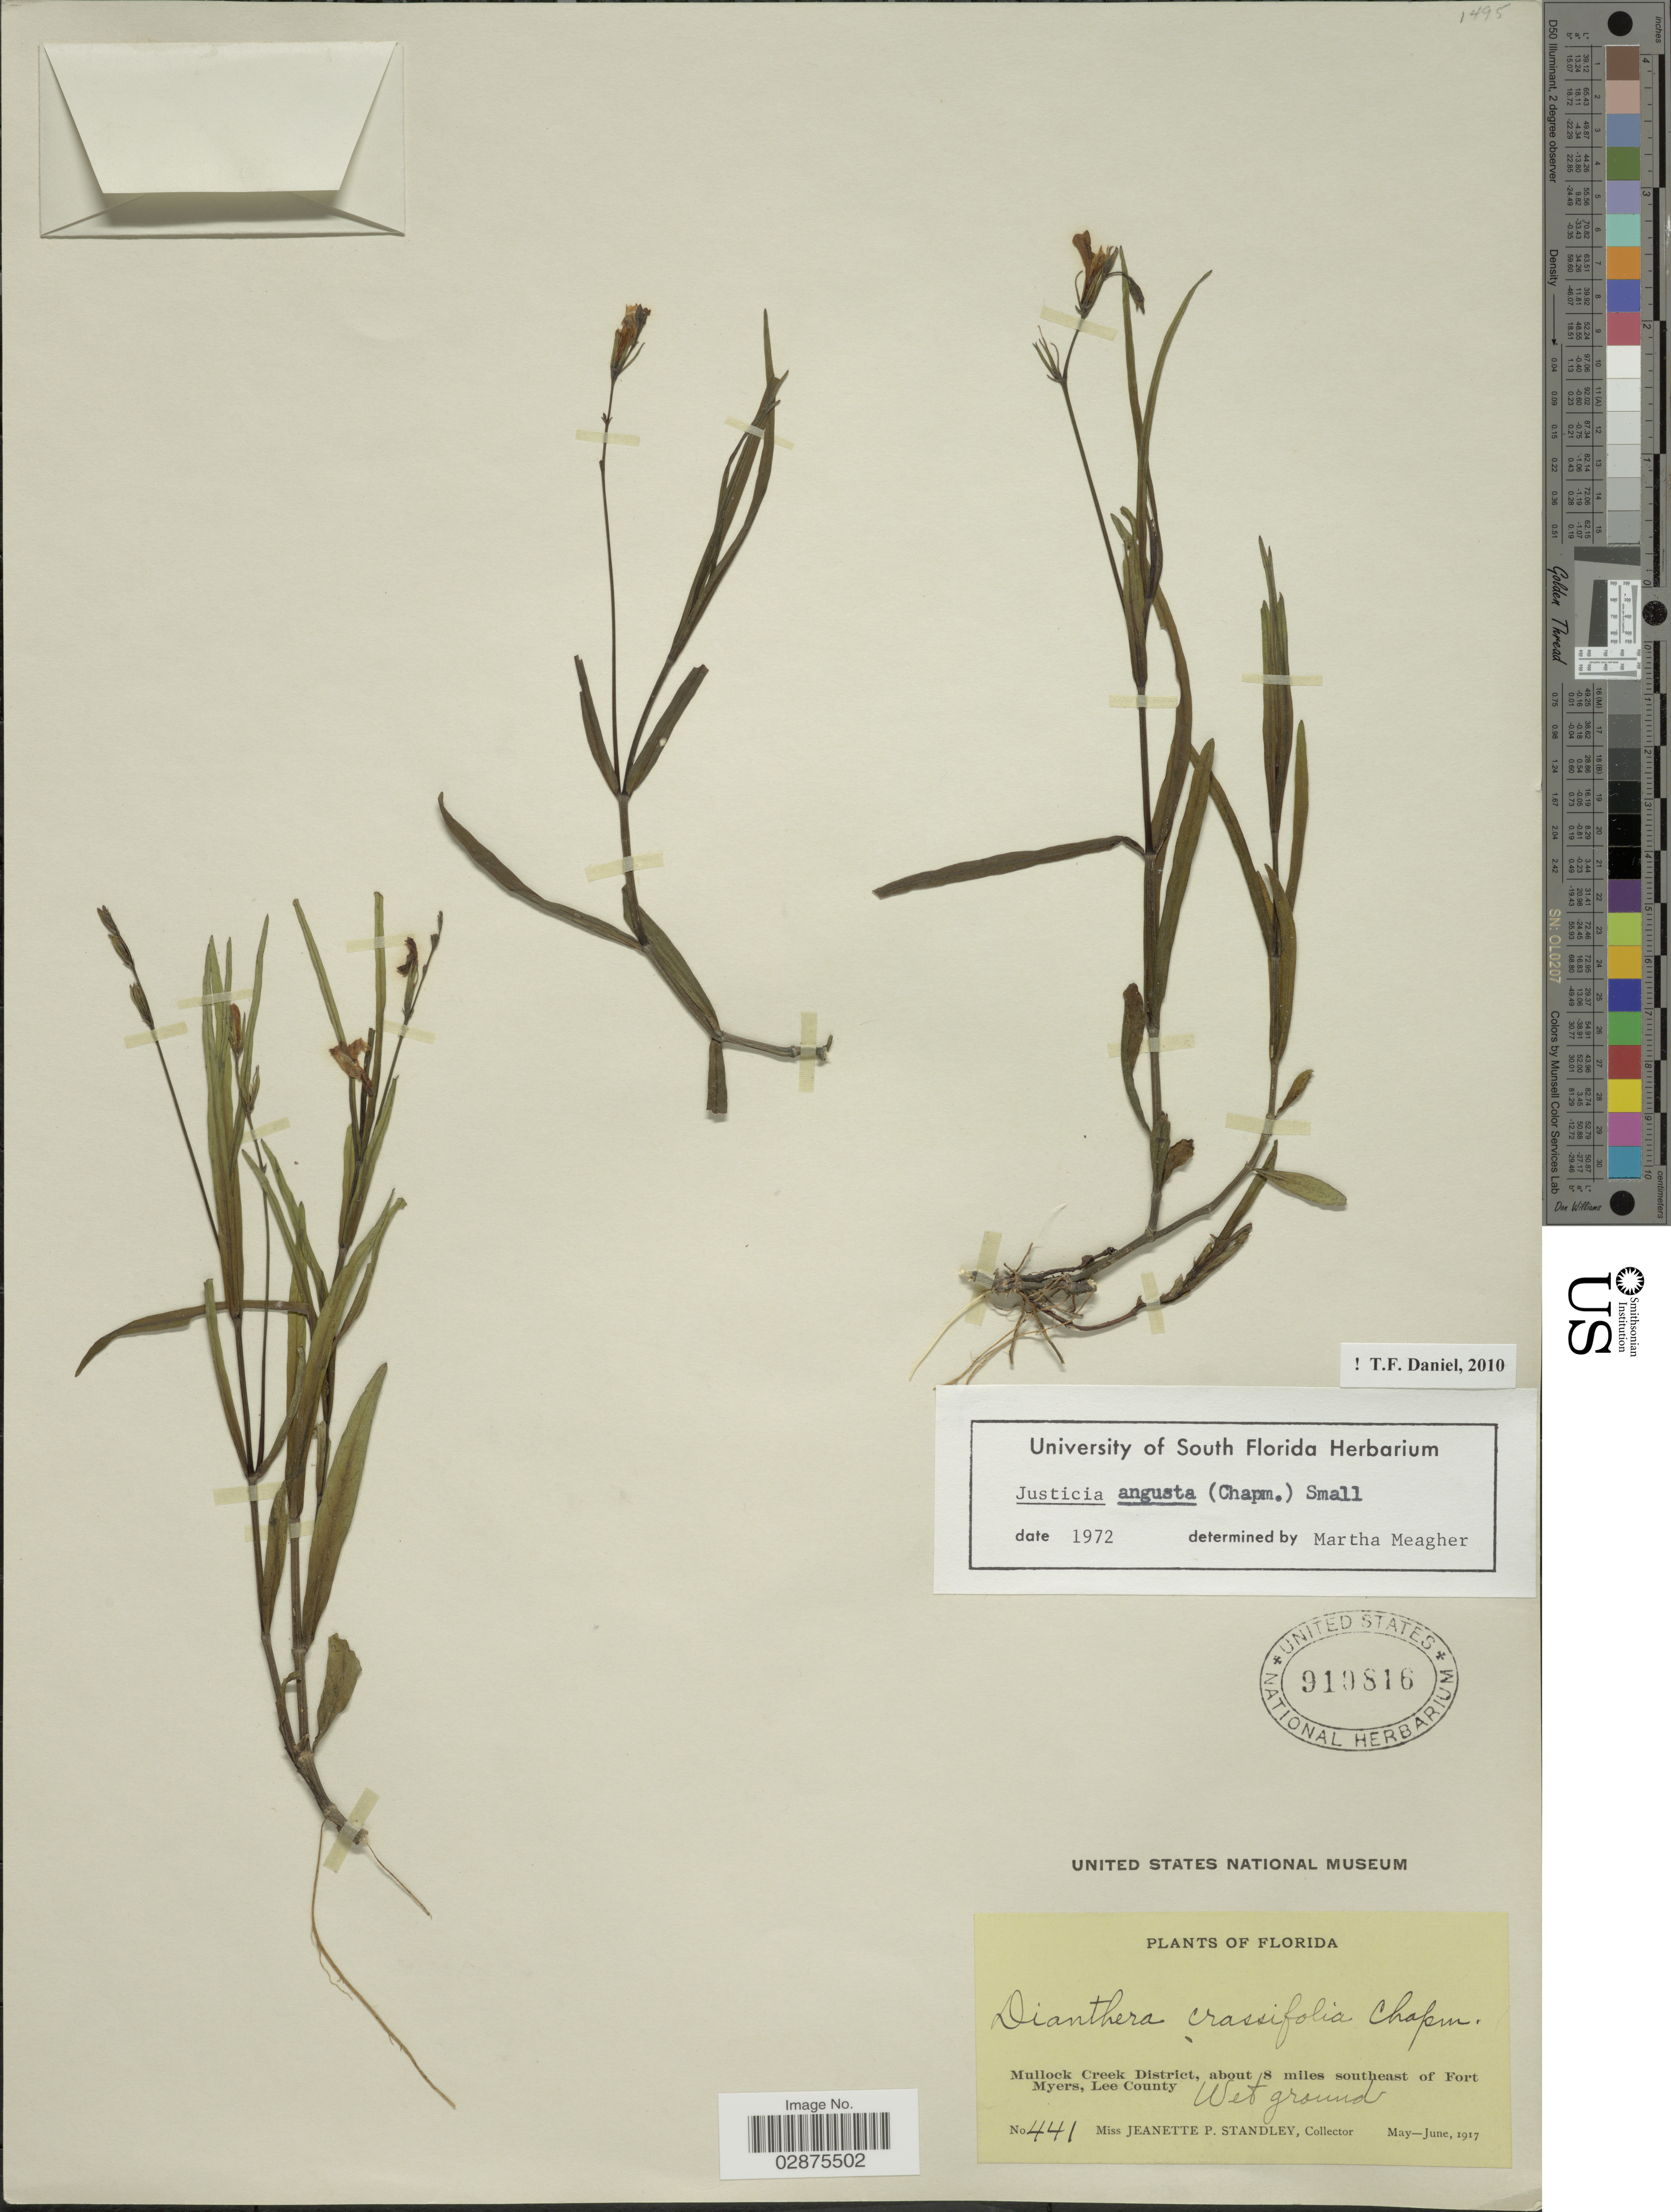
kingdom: Plantae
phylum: Tracheophyta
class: Magnoliopsida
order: Lamiales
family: Acanthaceae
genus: Justicia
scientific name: Justicia angusta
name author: (Chapm.) Small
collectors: J. P. Standley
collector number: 441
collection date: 1917-05/1917-06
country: United States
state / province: Florida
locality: Mullock Creek District, about 8 miles southeast of Fort Myers, Lee County.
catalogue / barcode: US 910816